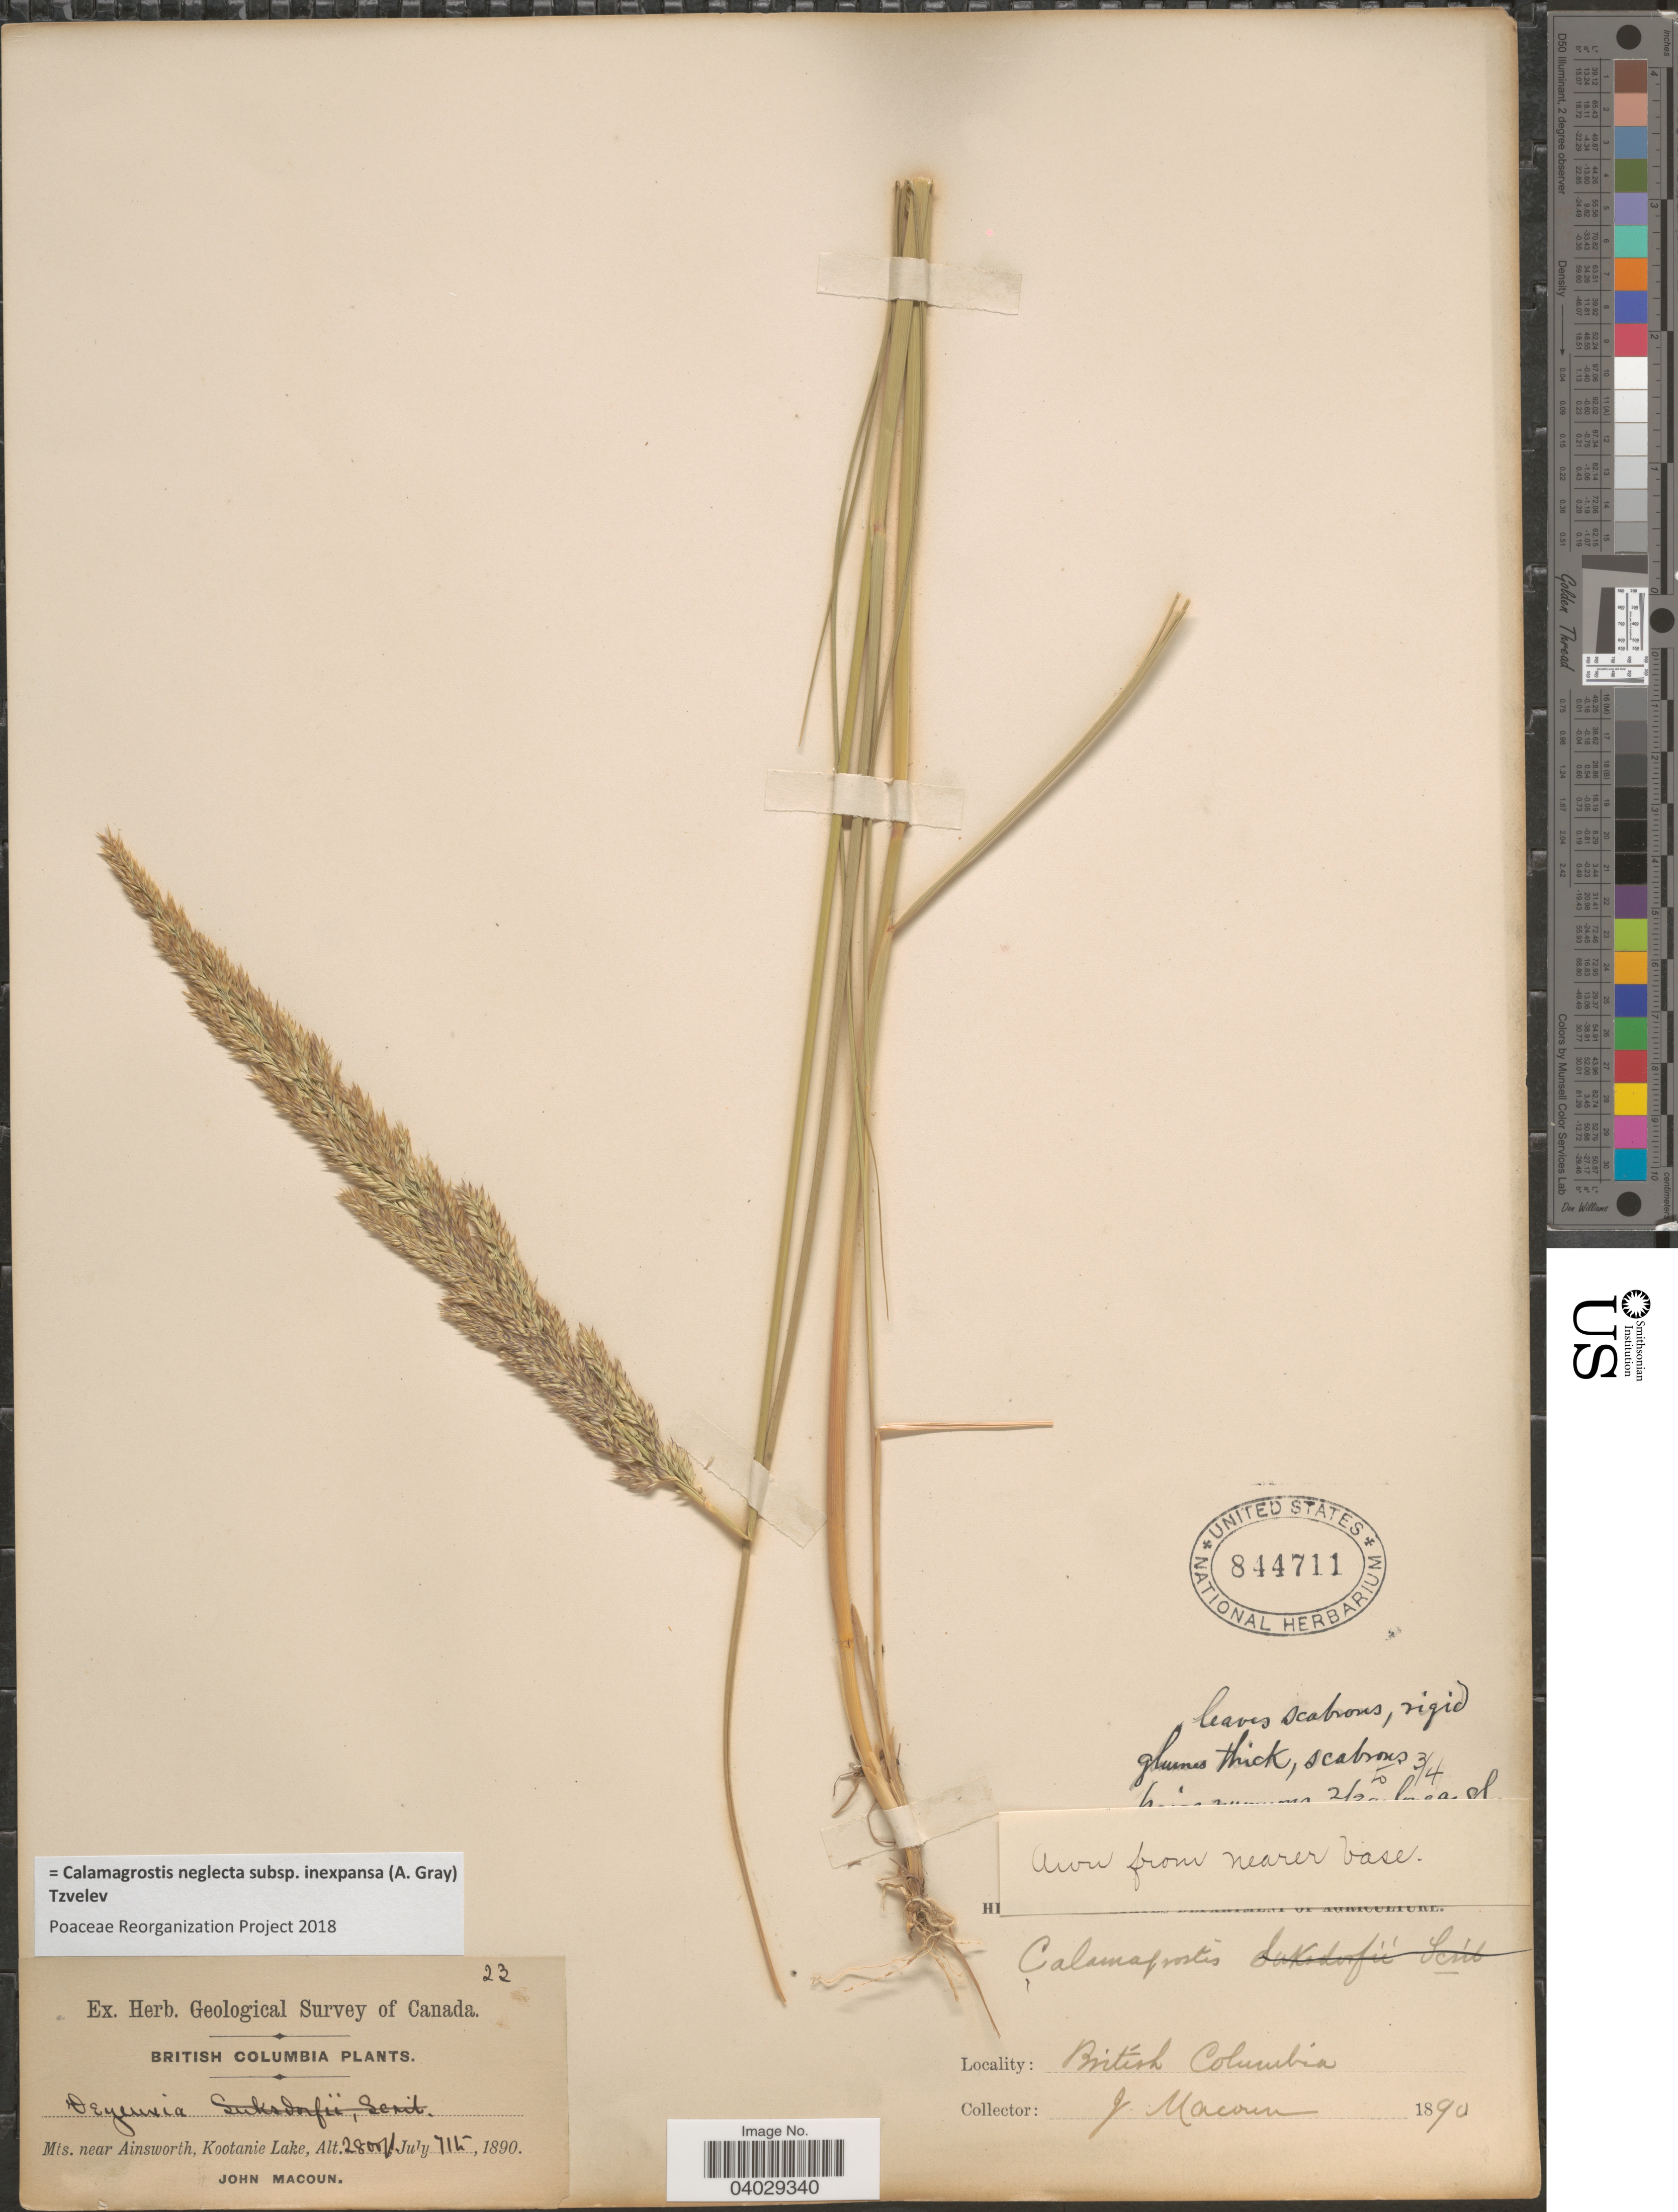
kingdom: Plantae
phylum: Tracheophyta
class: Liliopsida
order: Poales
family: Poaceae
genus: Calamagrostis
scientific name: Calamagrostis neglecta subsp. inexpansa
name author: (A. Gray) Tzvelev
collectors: J. Macoun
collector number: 23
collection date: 1890-07-07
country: Canada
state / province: British Columbia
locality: Mts. near Ainsworth, Kootanie Lake.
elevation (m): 853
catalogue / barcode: US 844711